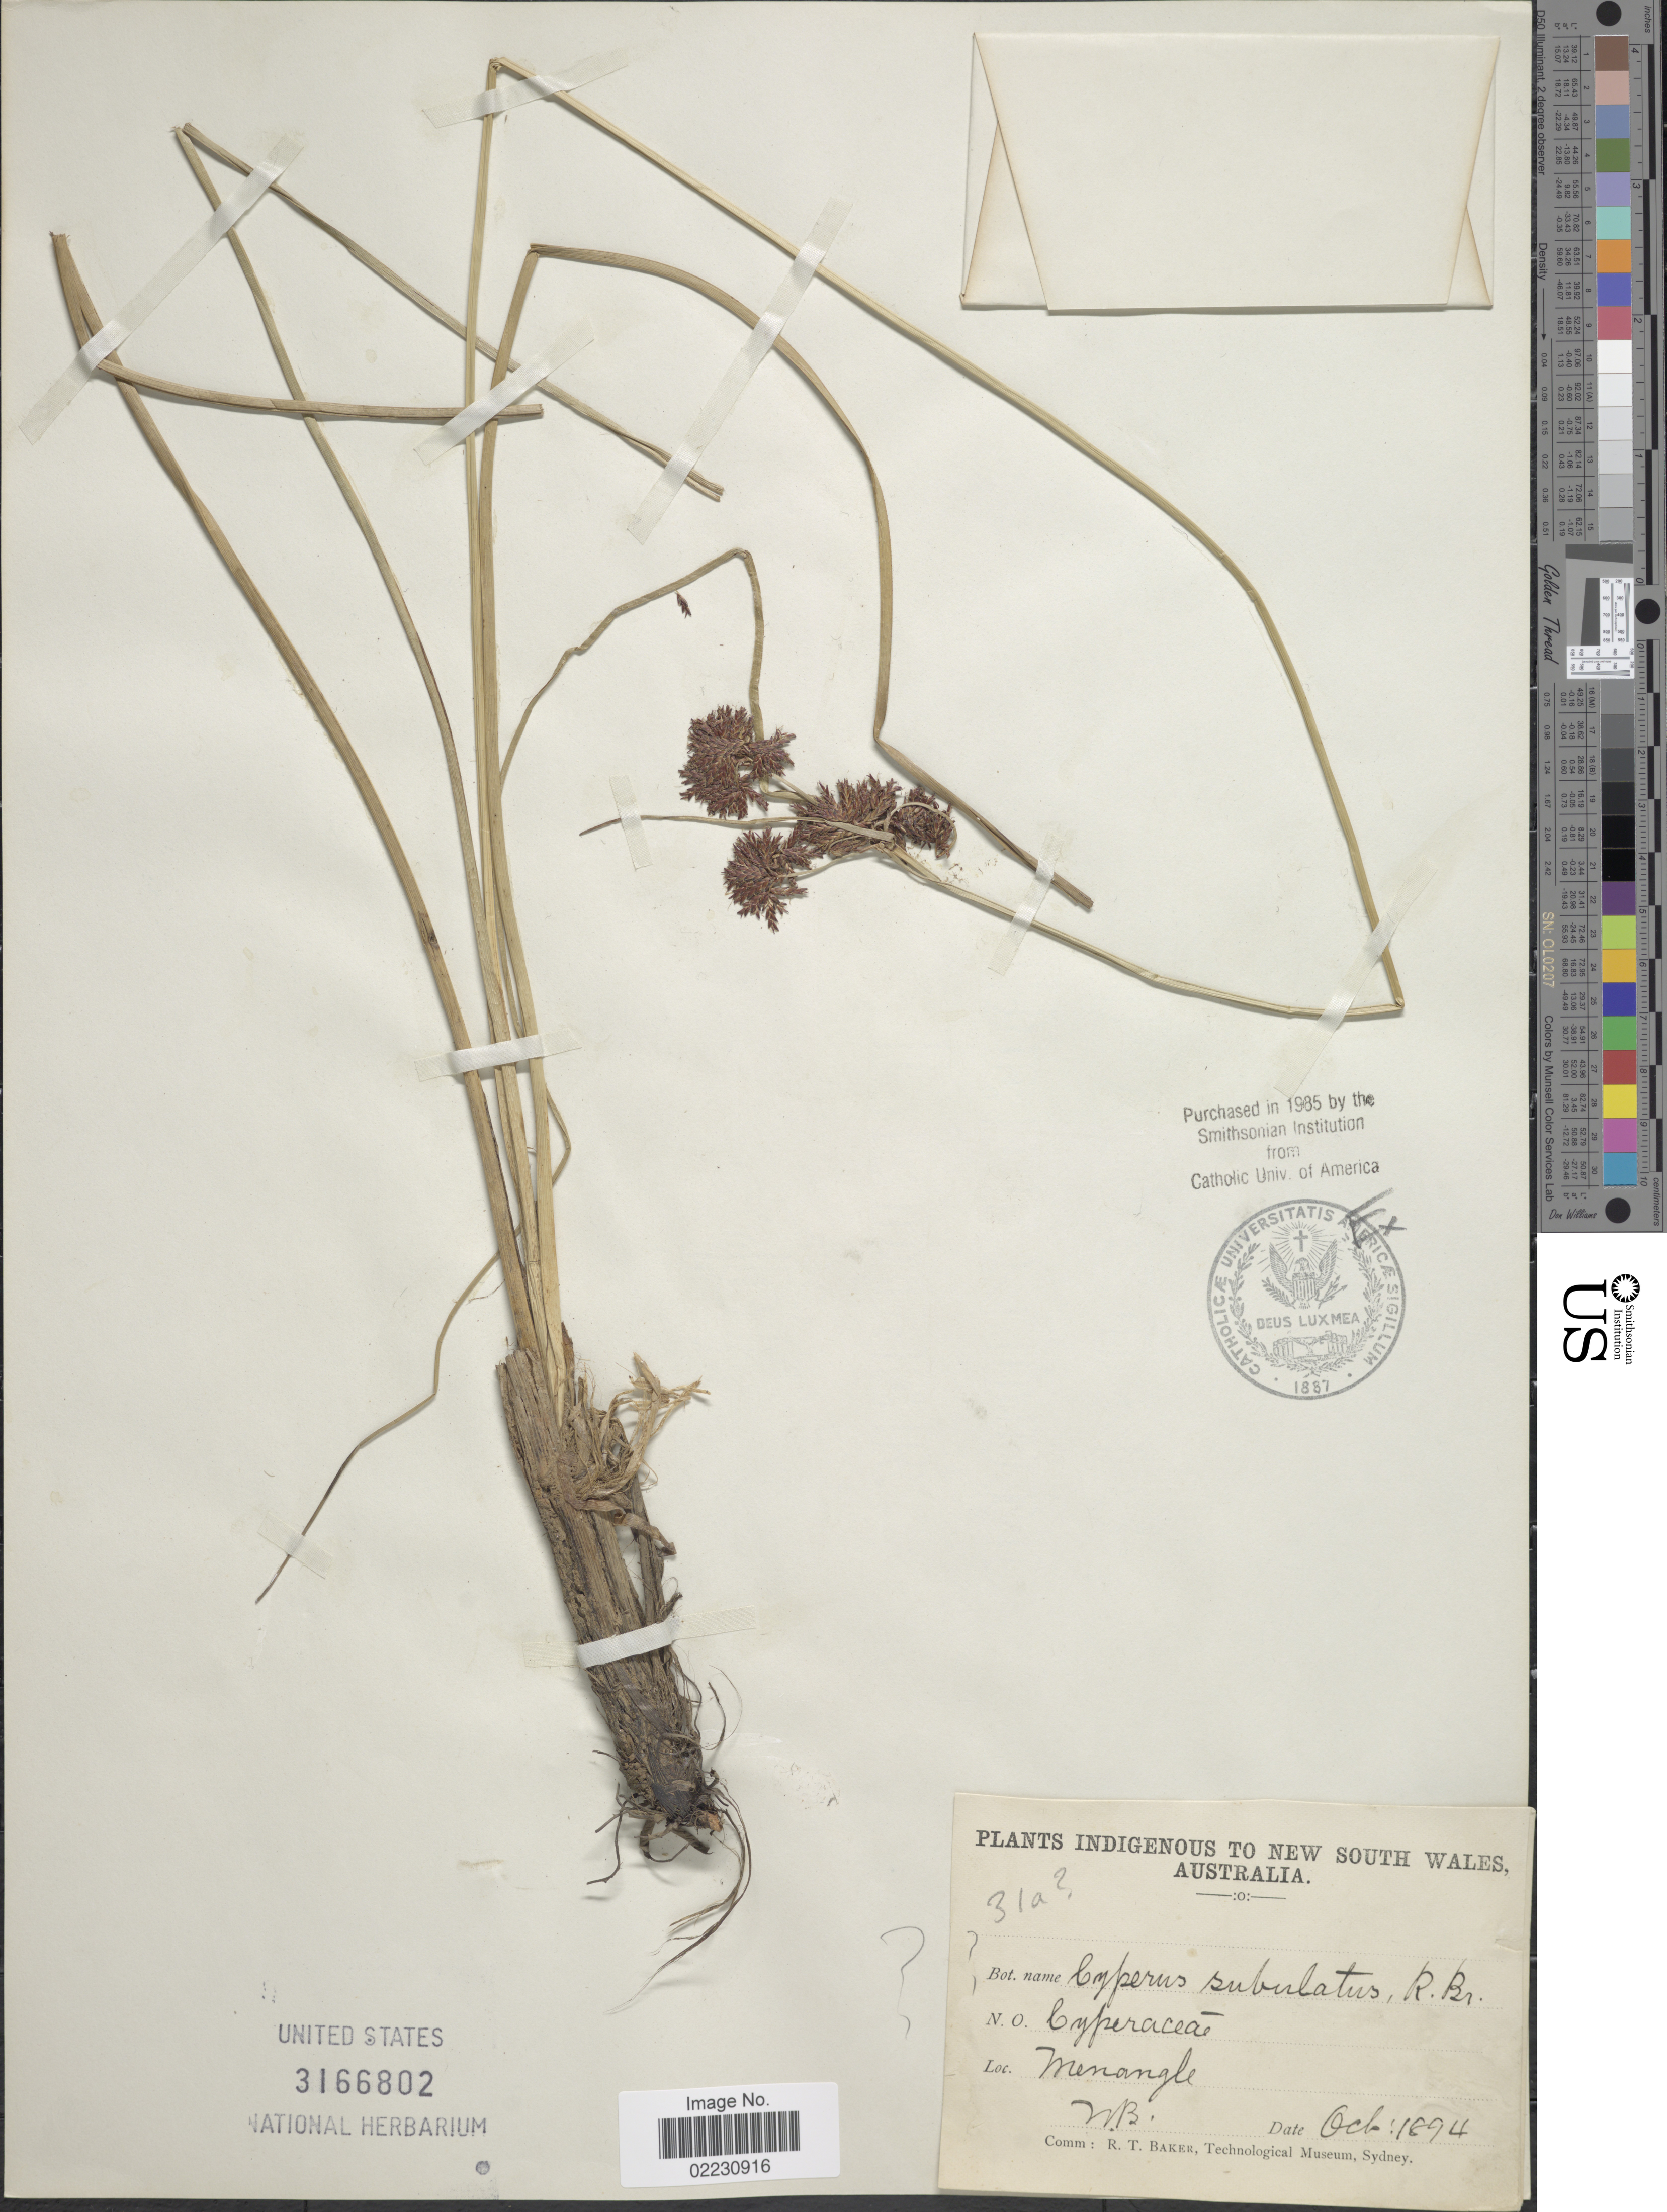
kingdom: Plantae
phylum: Tracheophyta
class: Liliopsida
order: Poales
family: Cyperaceae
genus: Cyperus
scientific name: Cyperus gunnii subsp. gunnii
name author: Hook. f.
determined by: Strong, Mark T., (BOT), Smithsonian Institution - National Museum of Natural History (UNITED STATES)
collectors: W. B.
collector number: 31a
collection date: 1894-10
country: Australia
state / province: New South Wales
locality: Menangle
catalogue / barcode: US 3166802